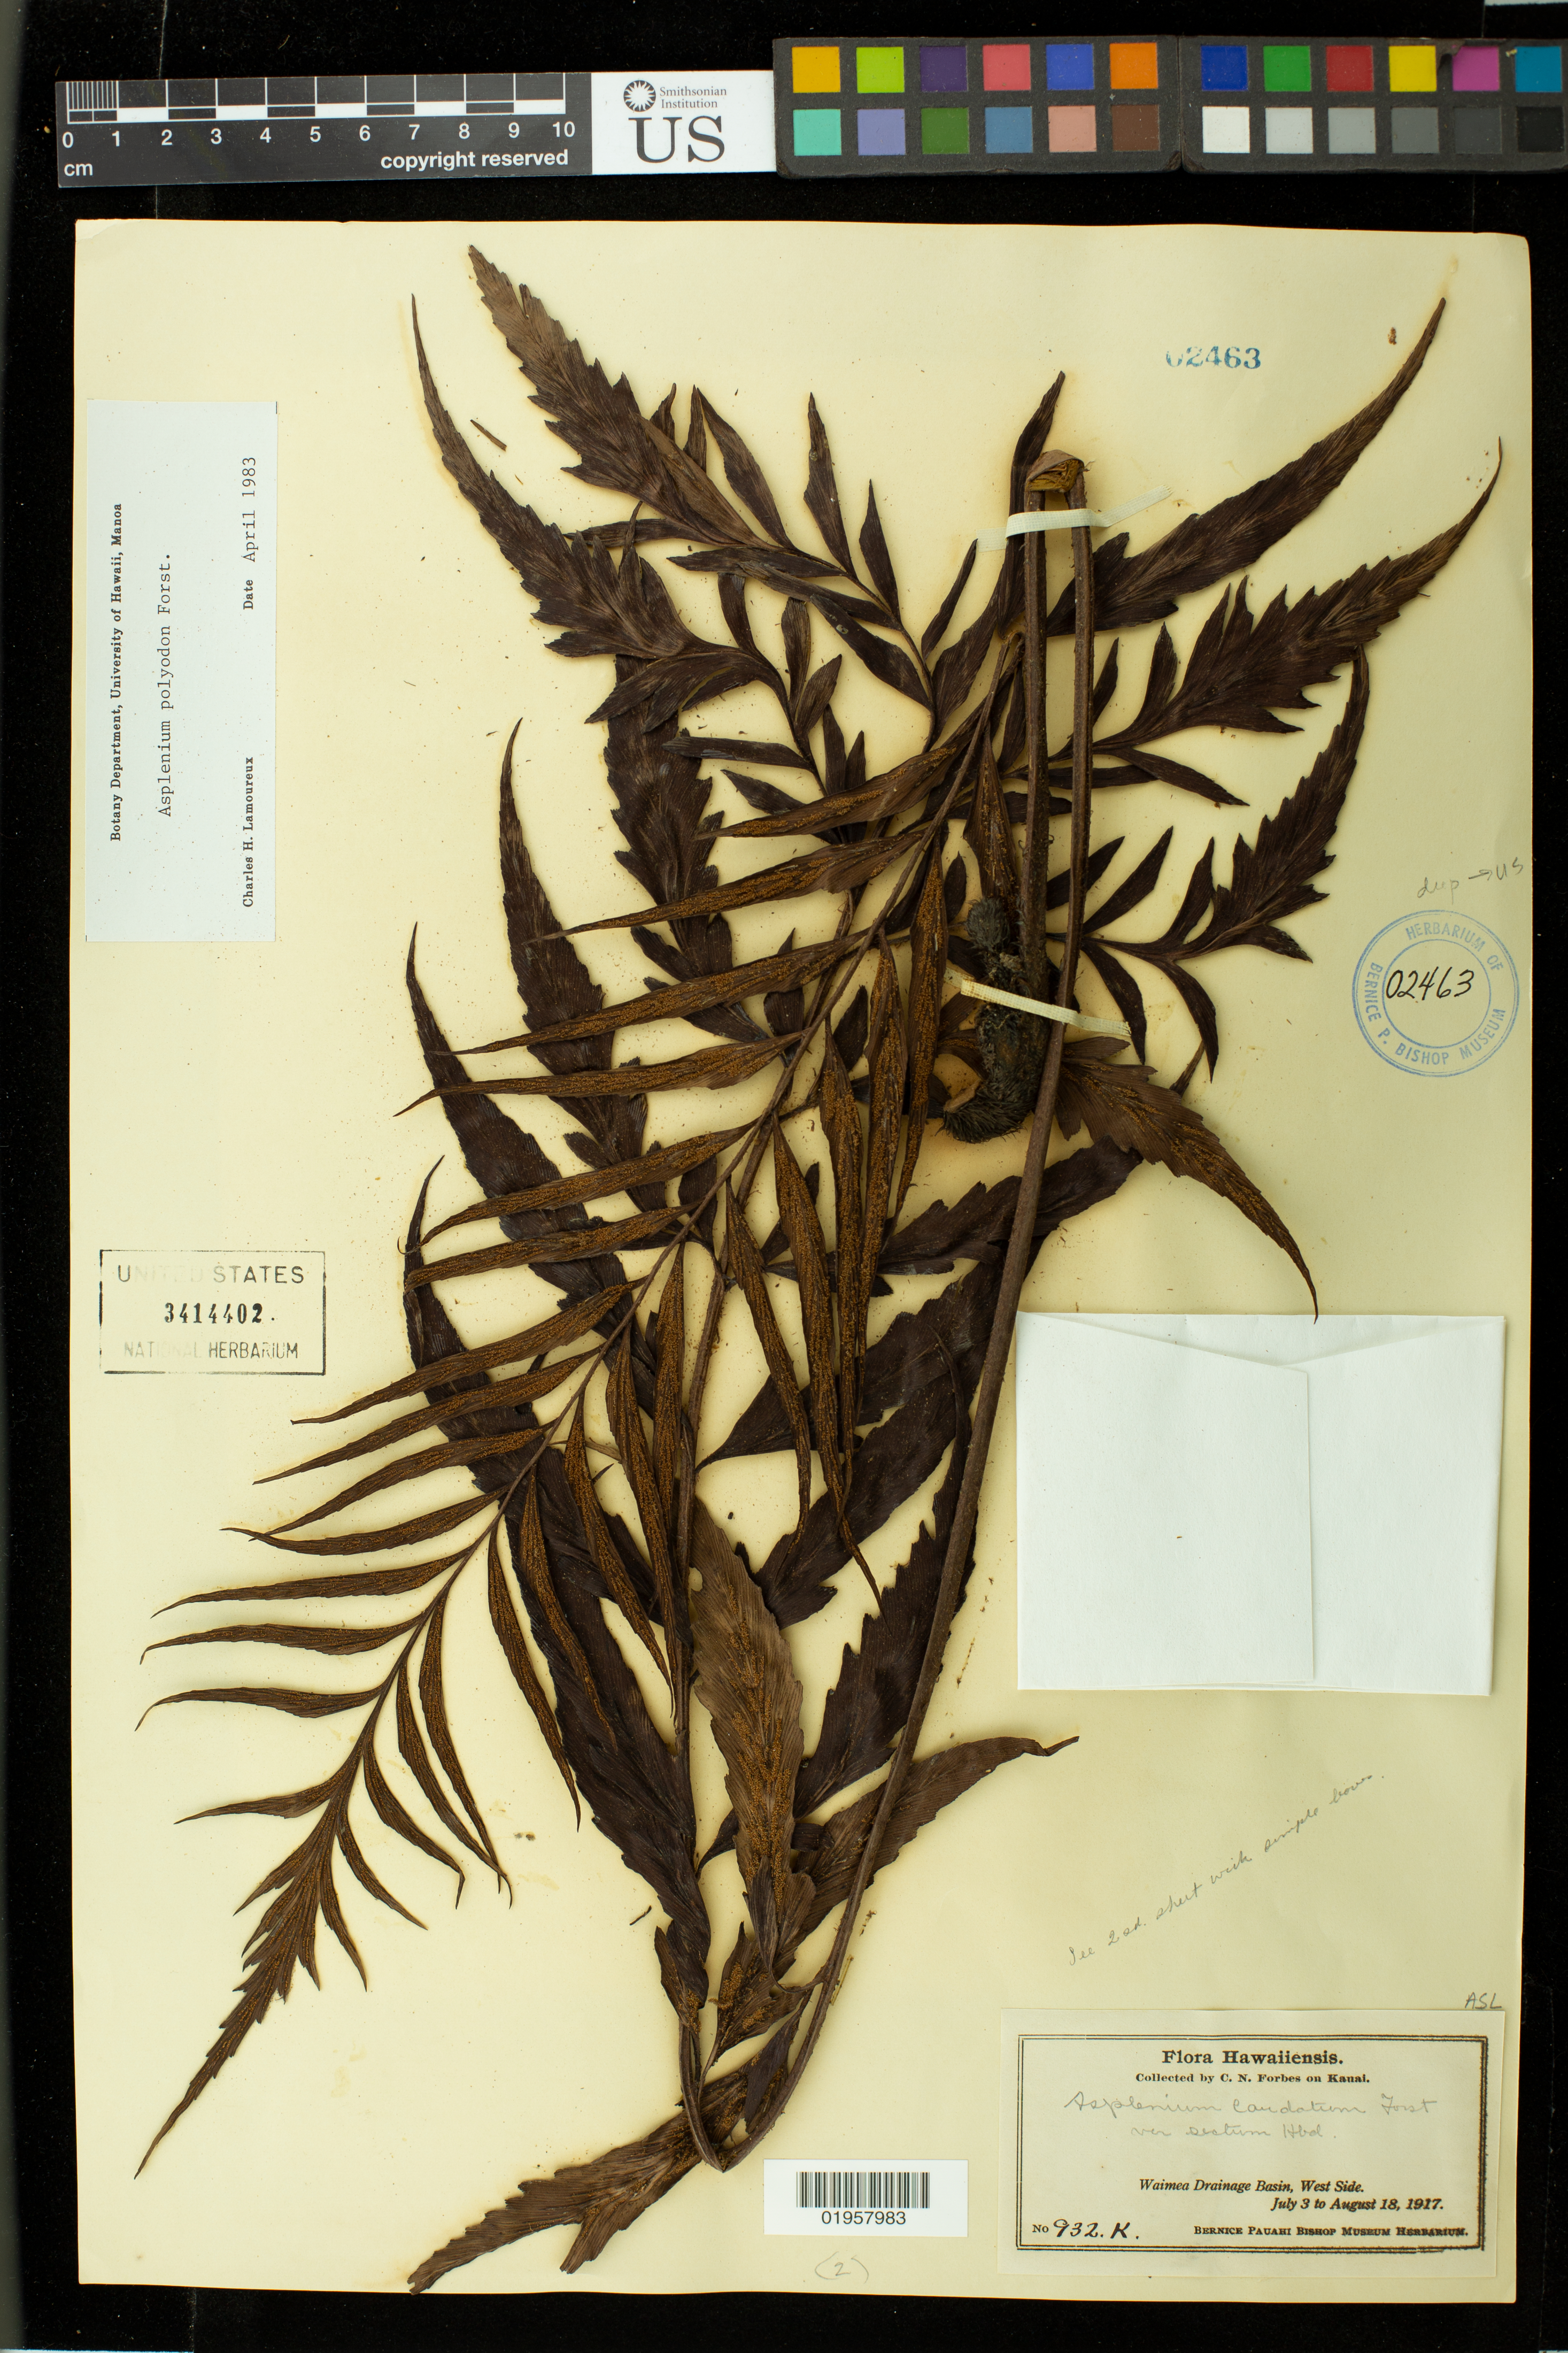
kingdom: Plantae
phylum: Tracheophyta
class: Polypodiopsida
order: Polypodiales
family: Aspleniaceae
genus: Asplenium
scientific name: Asplenium polyodon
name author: G. Forst.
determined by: Lamoureux, C. H.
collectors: C. N. Forbes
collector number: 932.K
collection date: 1917-07-03/1917-08-18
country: United States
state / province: Hawaii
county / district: Kauai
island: Kaua'i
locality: Waimea Drainage Basin, west side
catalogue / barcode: US 3414402